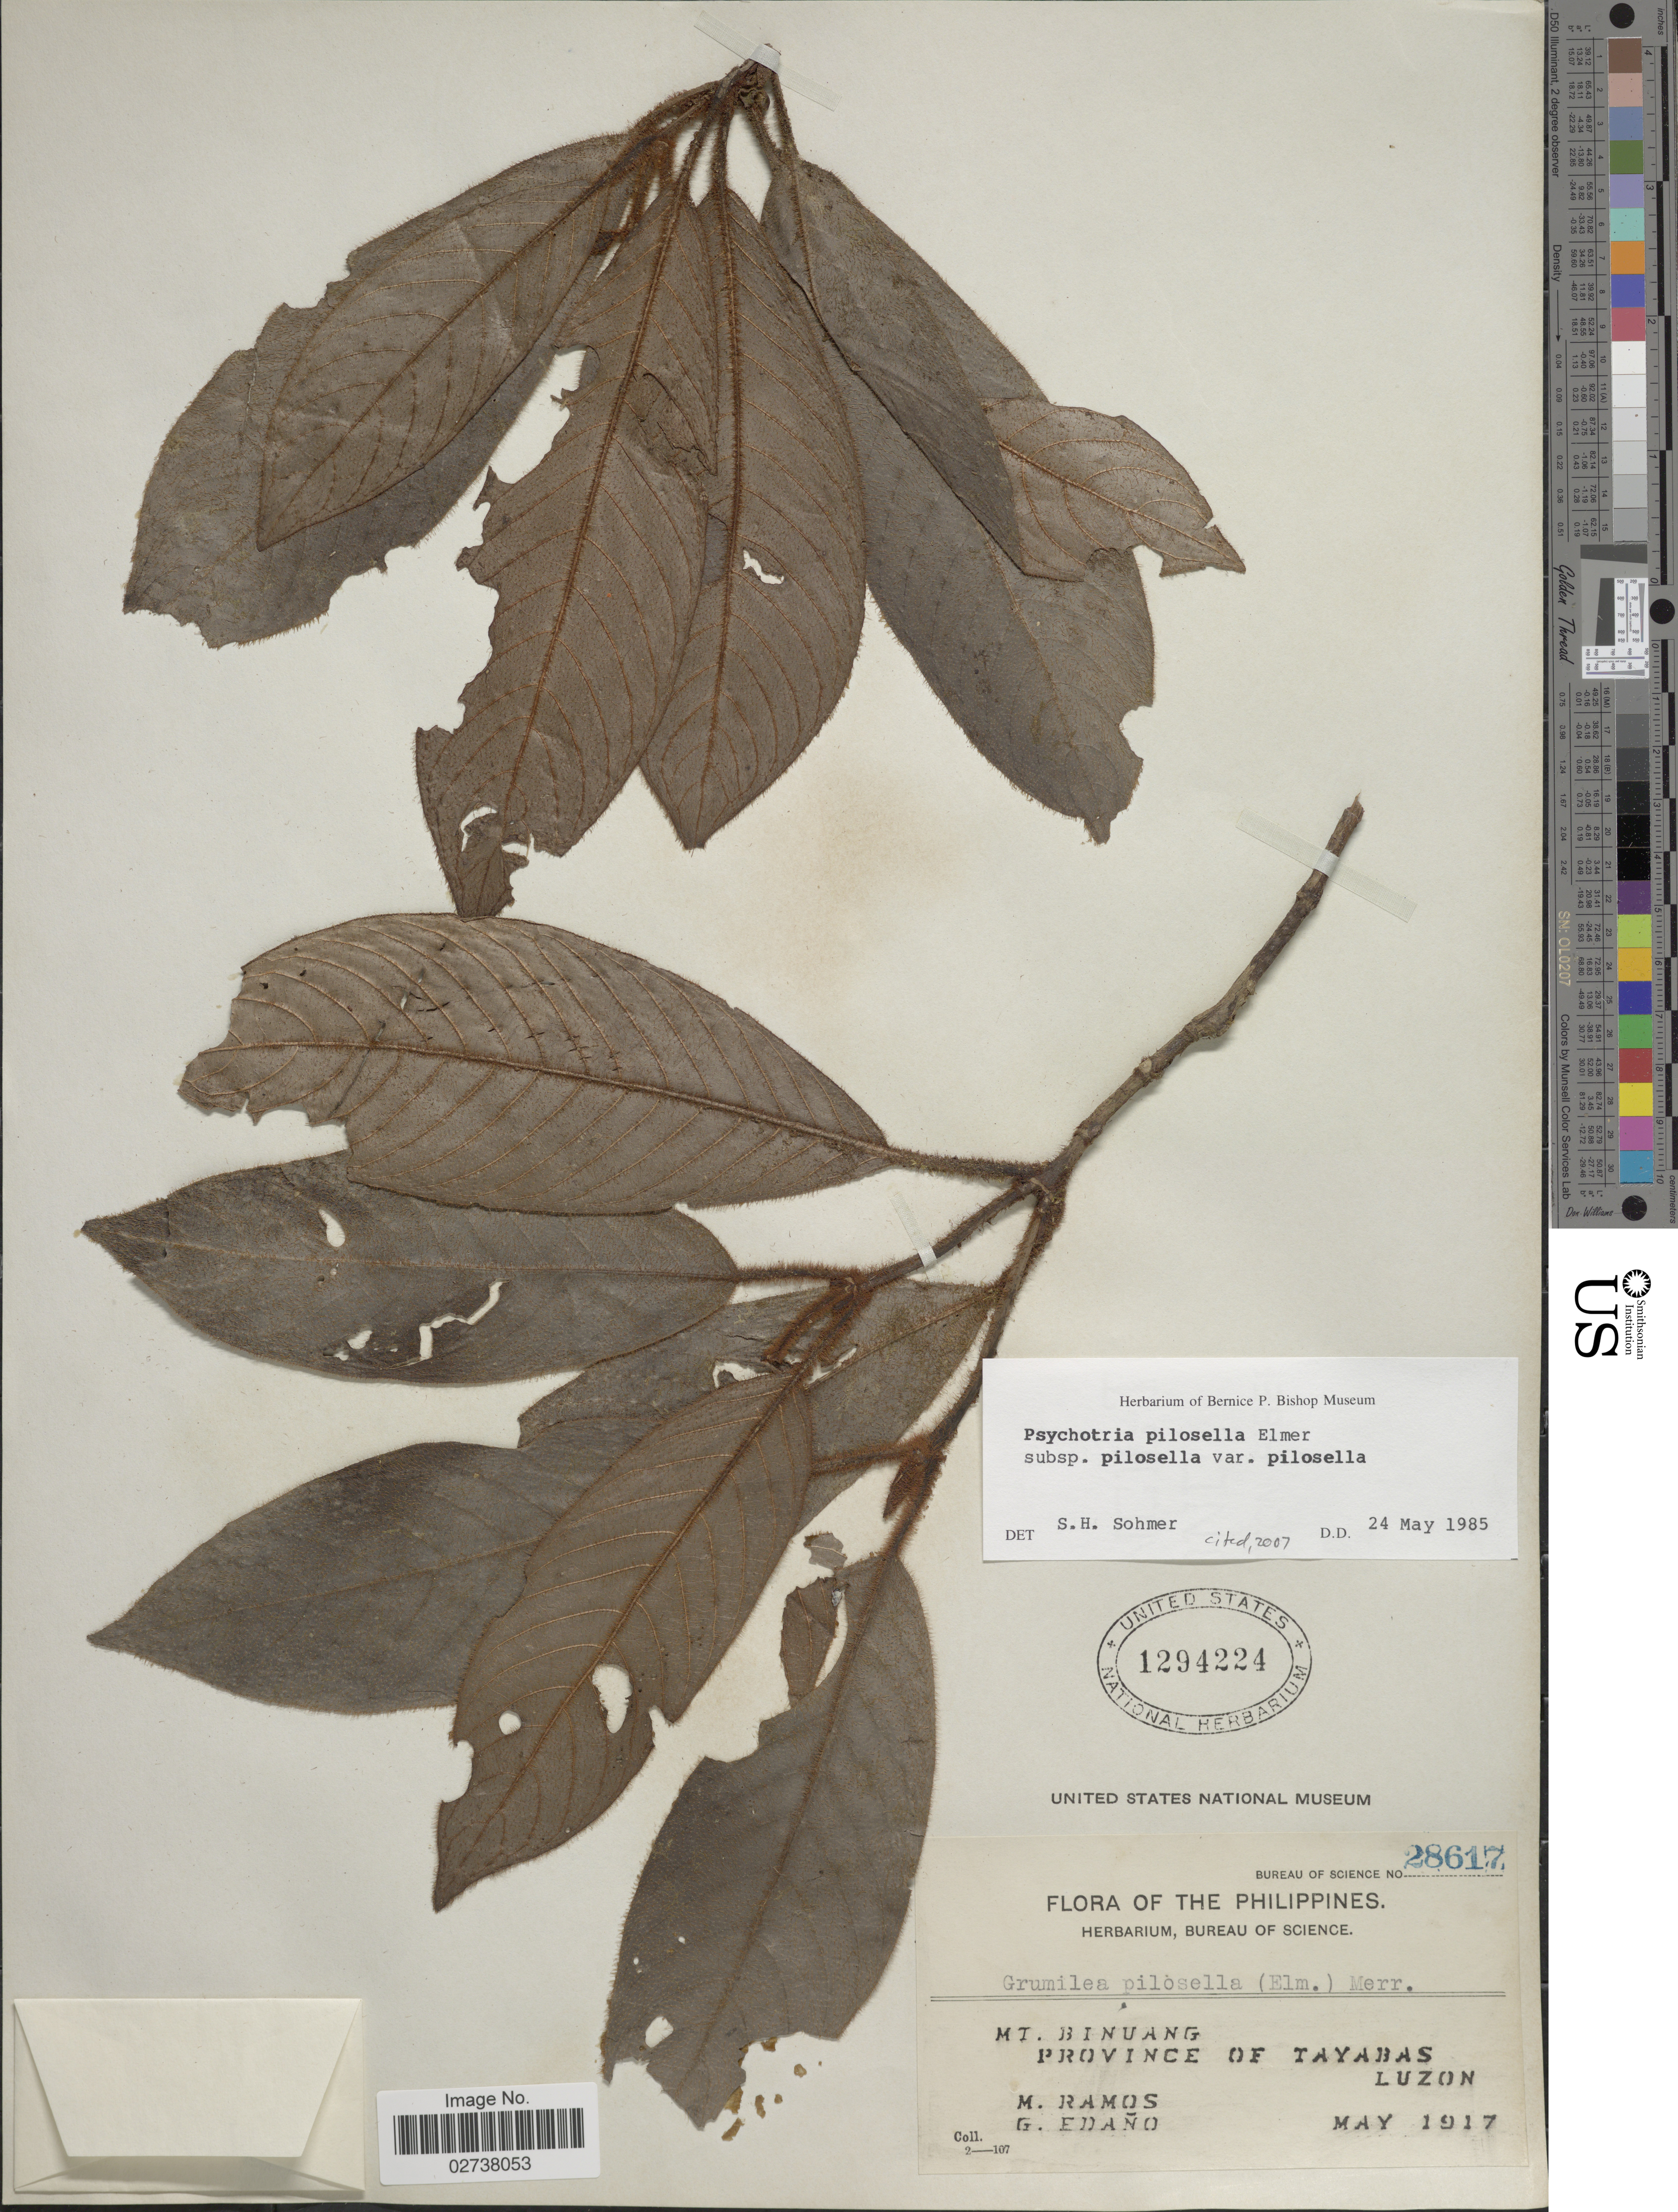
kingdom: Plantae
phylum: Tracheophyta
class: Magnoliopsida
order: Gentianales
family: Rubiaceae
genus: Psychotria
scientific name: Psychotria pilosella subsp. pilosella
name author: Elmer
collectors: M. Ramos & G. Edaño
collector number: Bureau of Science 28617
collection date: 1917-05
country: Philippines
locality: Mt. Binuang, Province of Tayabas. Luzon.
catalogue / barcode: US 1294224